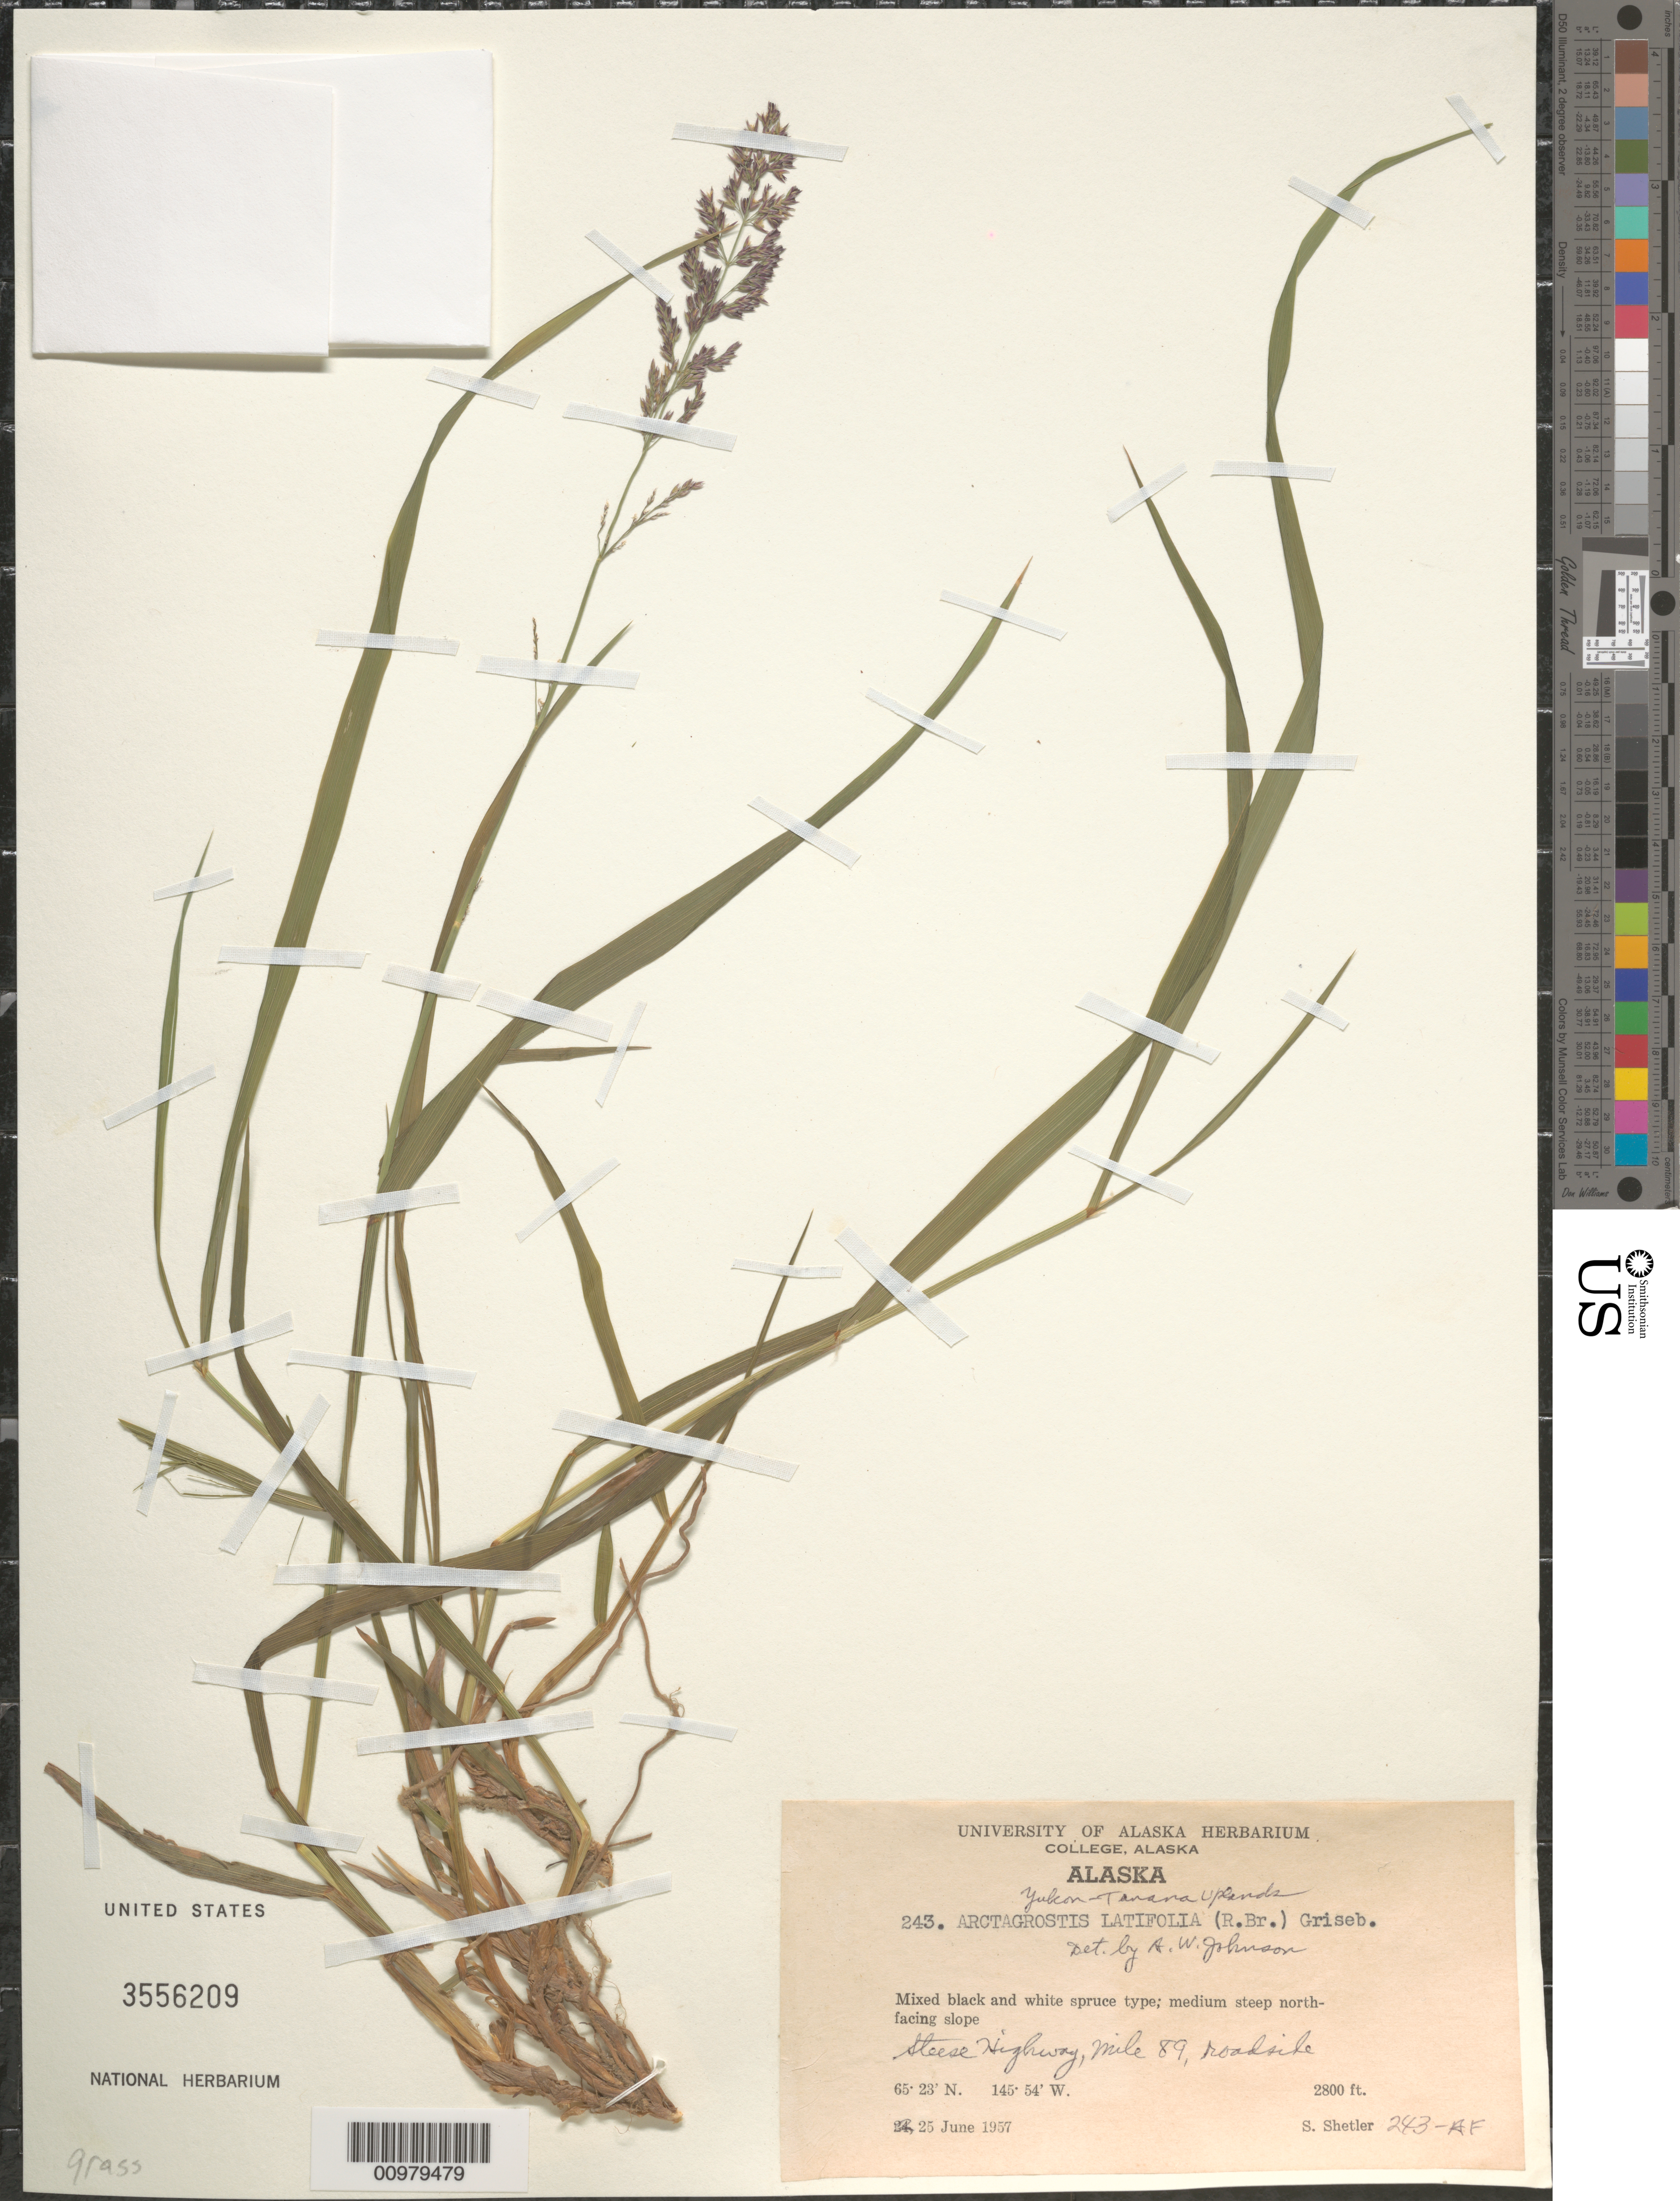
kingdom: Plantae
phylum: Tracheophyta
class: Liliopsida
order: Poales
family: Poaceae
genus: Arctagrostis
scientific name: Arctagrostis latifolia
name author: (R. Br.) Griseb.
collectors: S. Shetler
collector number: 243-AF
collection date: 1957-06-25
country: United States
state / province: Alaska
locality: Yukon-Tanana Uplands. Medium steep north-facing slope. Steese Highway, Mile 89, roadside.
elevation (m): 853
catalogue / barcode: US 3556209